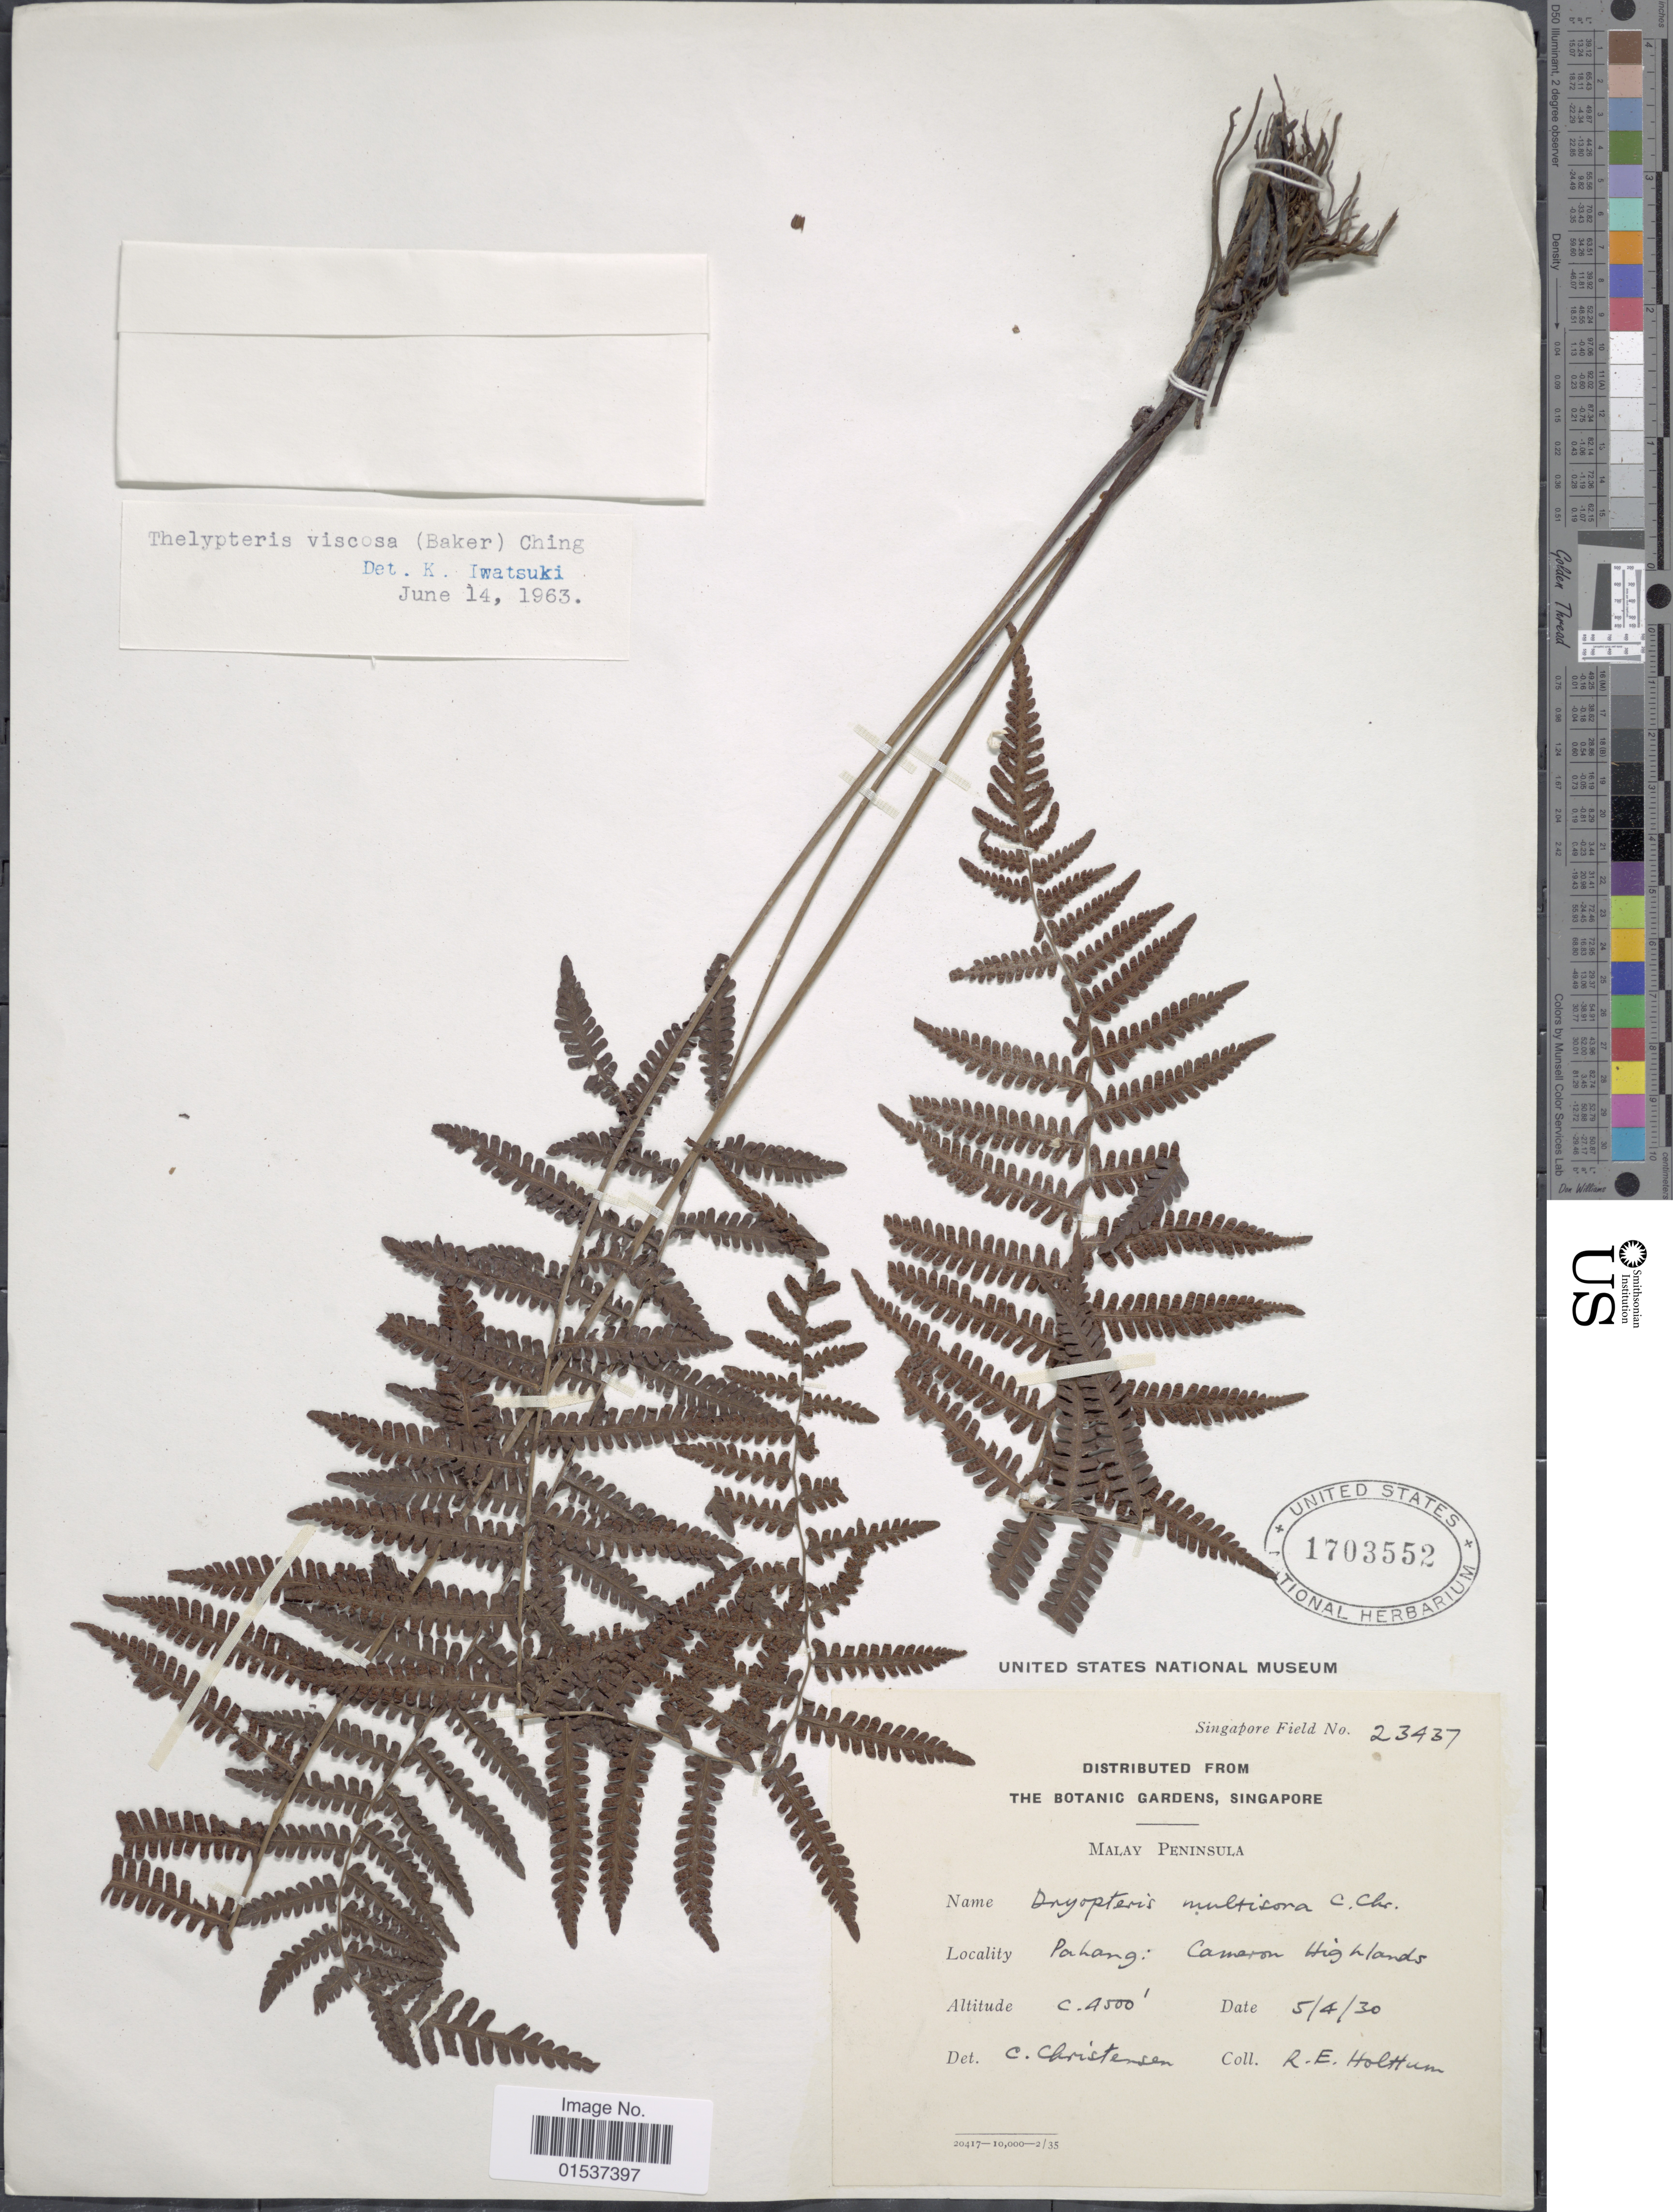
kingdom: Plantae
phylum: Tracheophyta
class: Polypodiopsida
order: Polypodiales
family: Thelypteridaceae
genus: Coryphopteris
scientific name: Coryphopteris viscosa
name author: (Baker) Holttum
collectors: R. E. Holttum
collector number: Singapore Field 23437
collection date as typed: Transcribed d/m/y: 5/4/30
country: Malaysia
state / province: Pahang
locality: Malay Peninsula, Pahang: Cameron Highlands.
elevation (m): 1372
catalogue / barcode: US 1703552